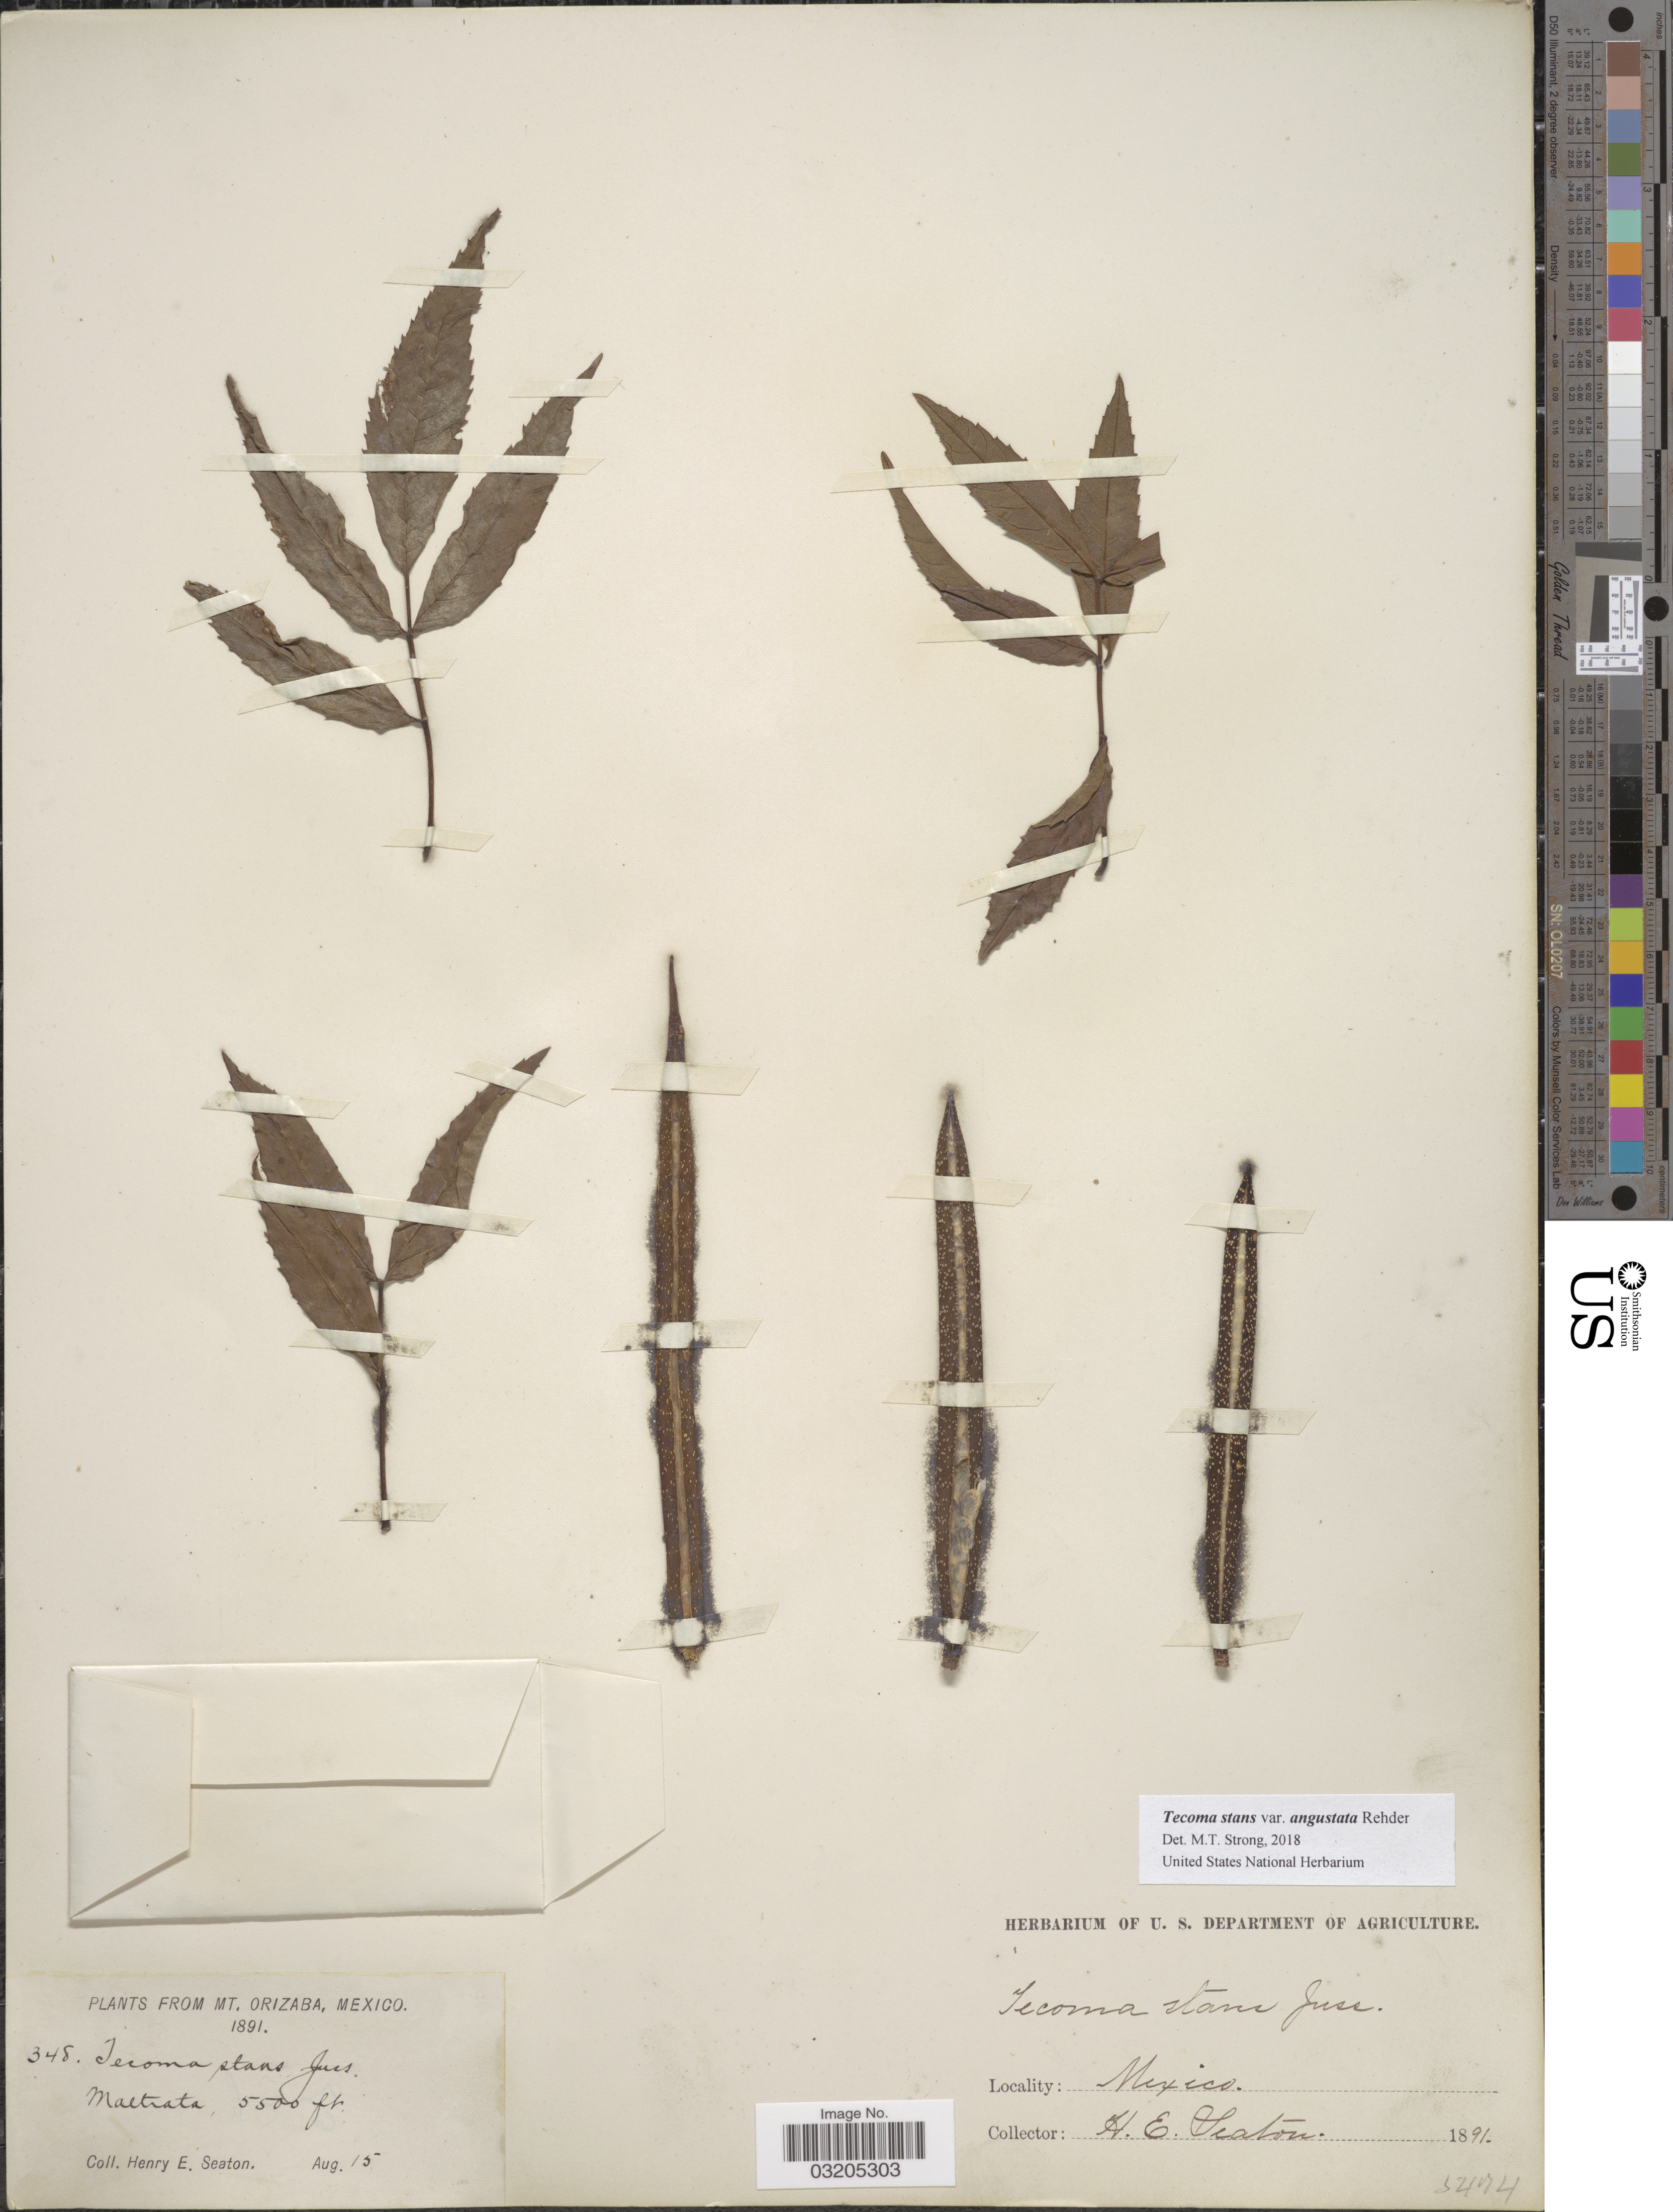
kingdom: Plantae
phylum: Tracheophyta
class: Magnoliopsida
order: Lamiales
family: Bignoniaceae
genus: Tecoma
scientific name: Tecoma stans var. angustata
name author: Rehder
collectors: H. E. Seaton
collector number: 348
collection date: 1891-08-15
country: Mexico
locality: Mt. Orizaba. Maltrata.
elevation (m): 1676